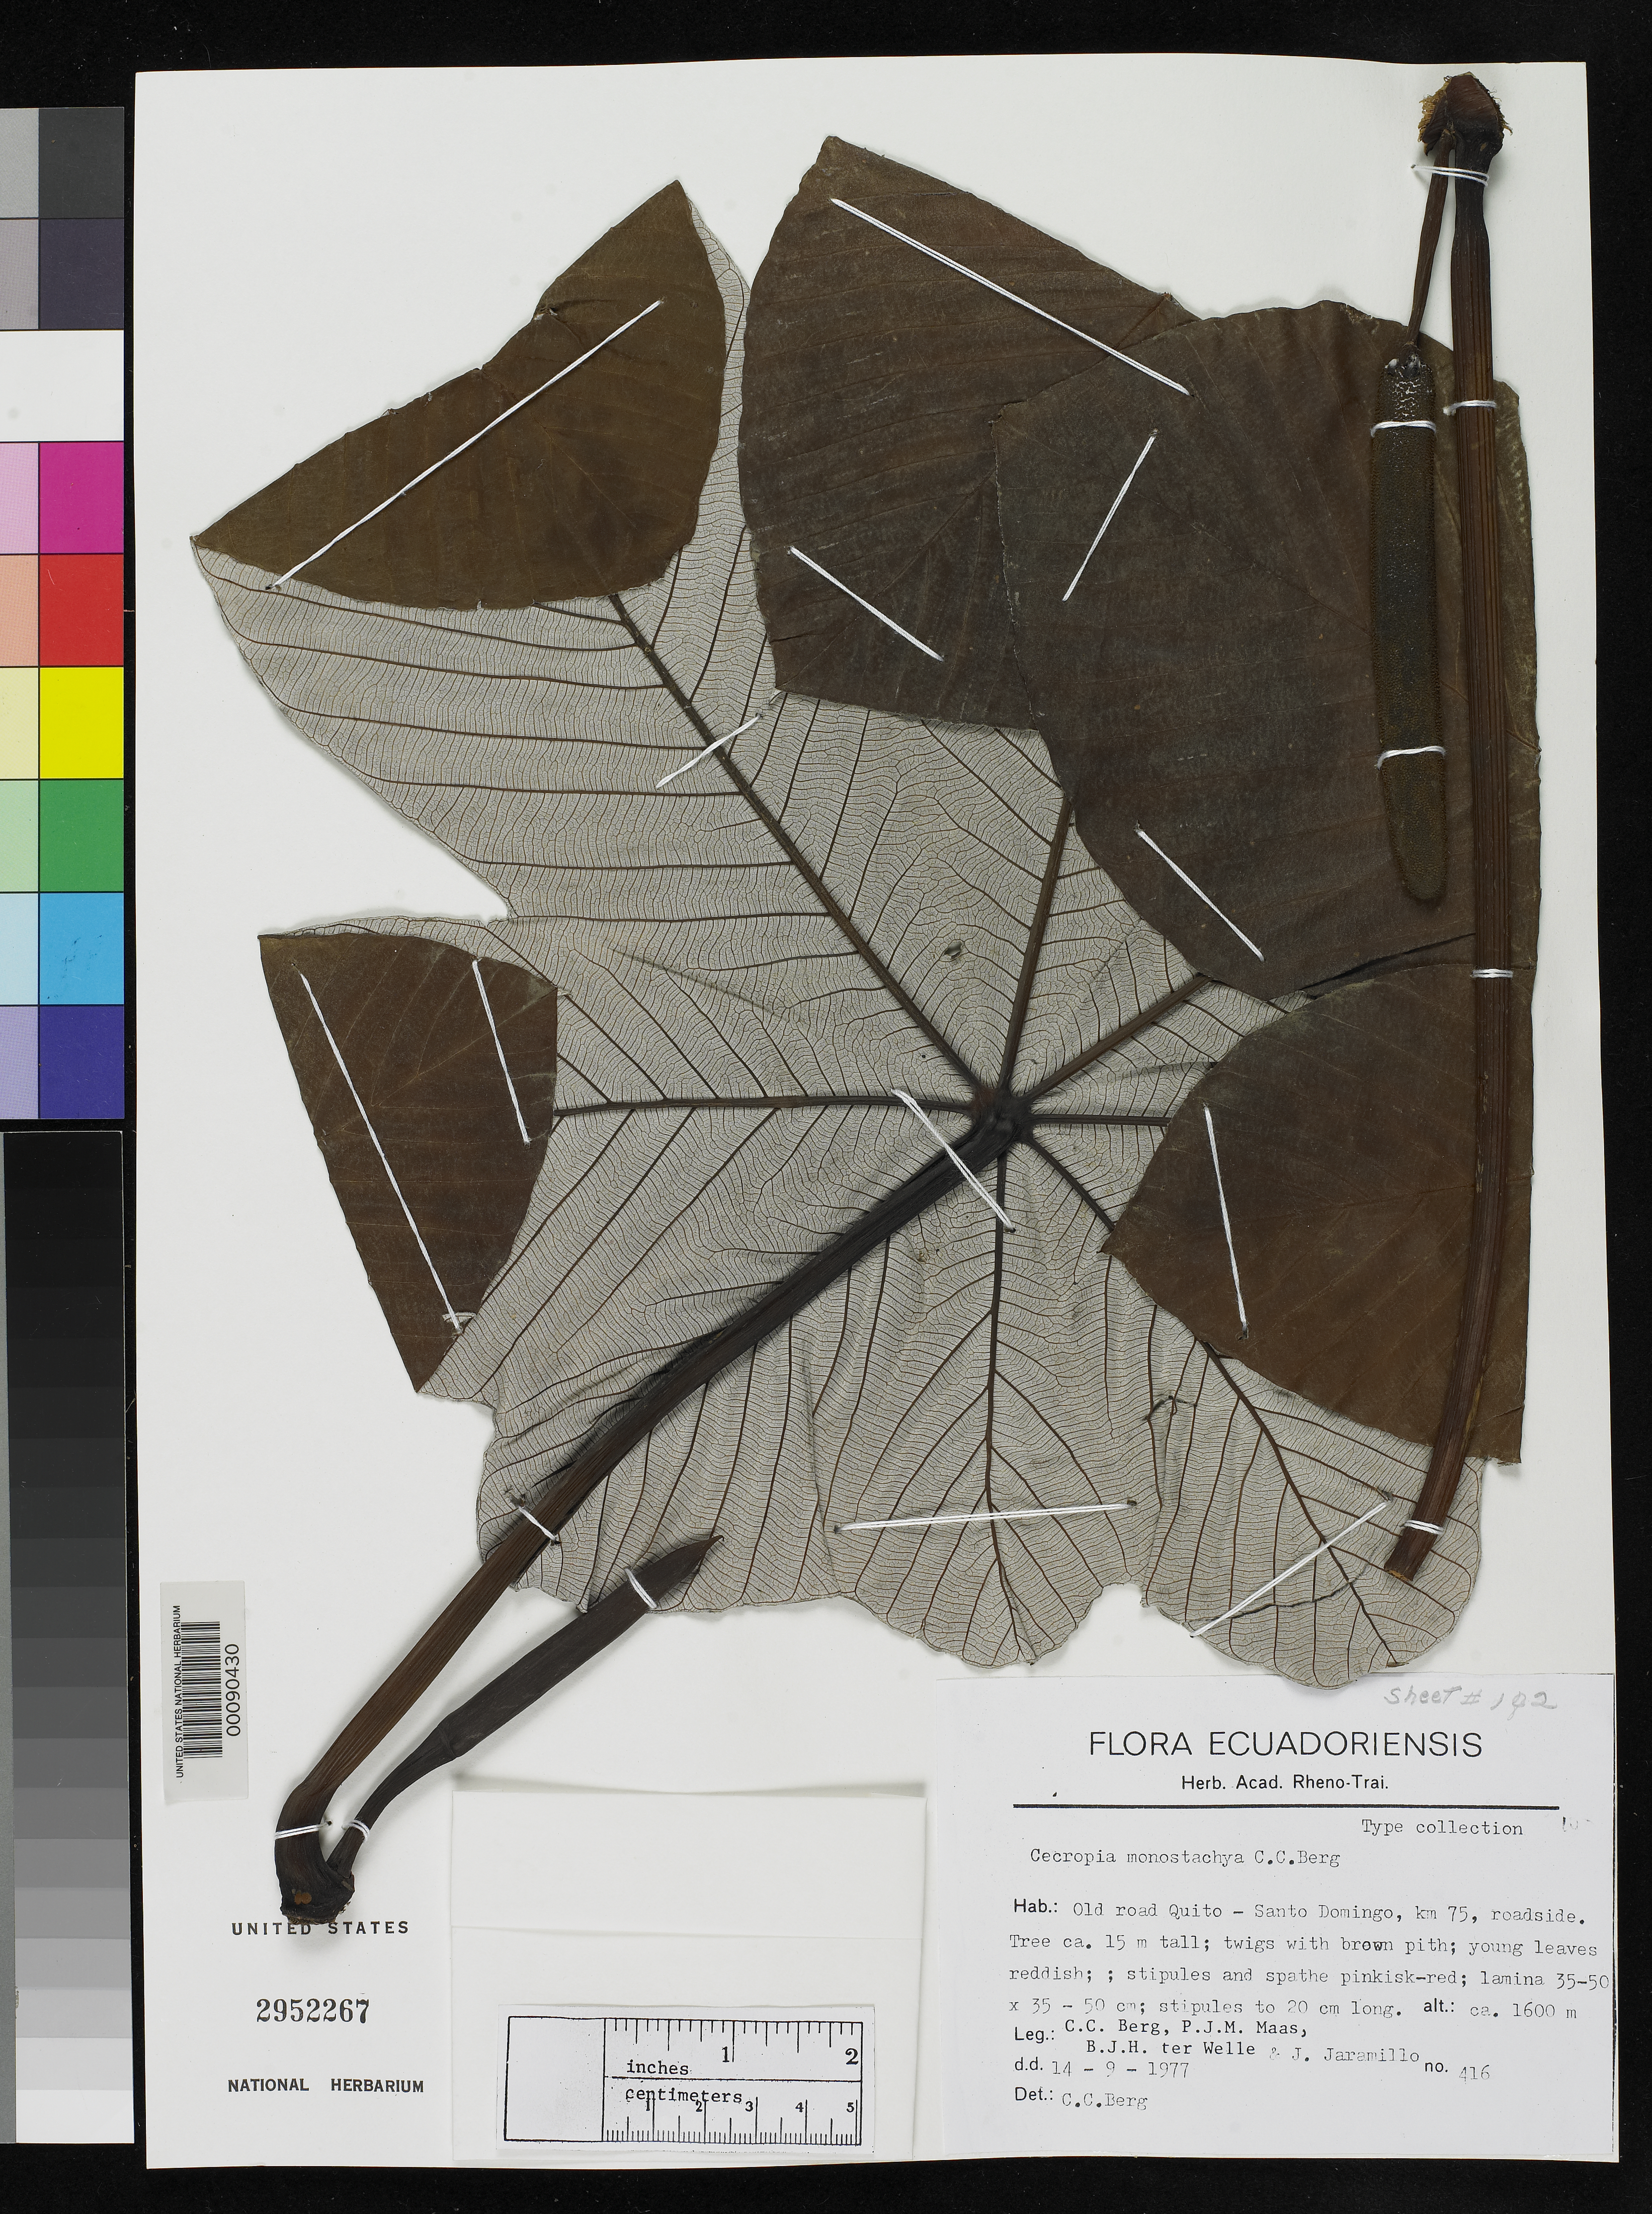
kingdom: Plantae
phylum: Tracheophyta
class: Magnoliopsida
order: Rosales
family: Urticaceae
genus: Cecropia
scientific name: Cecropia monostachya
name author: C.C. Berg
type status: Isotype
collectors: C. C. Berg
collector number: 416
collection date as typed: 14 Sep 1977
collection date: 1977-09-14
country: Ecuador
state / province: Pichincha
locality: Old road Quito-Santo Domingo de Los Colorado.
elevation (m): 1600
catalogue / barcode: US 2952267